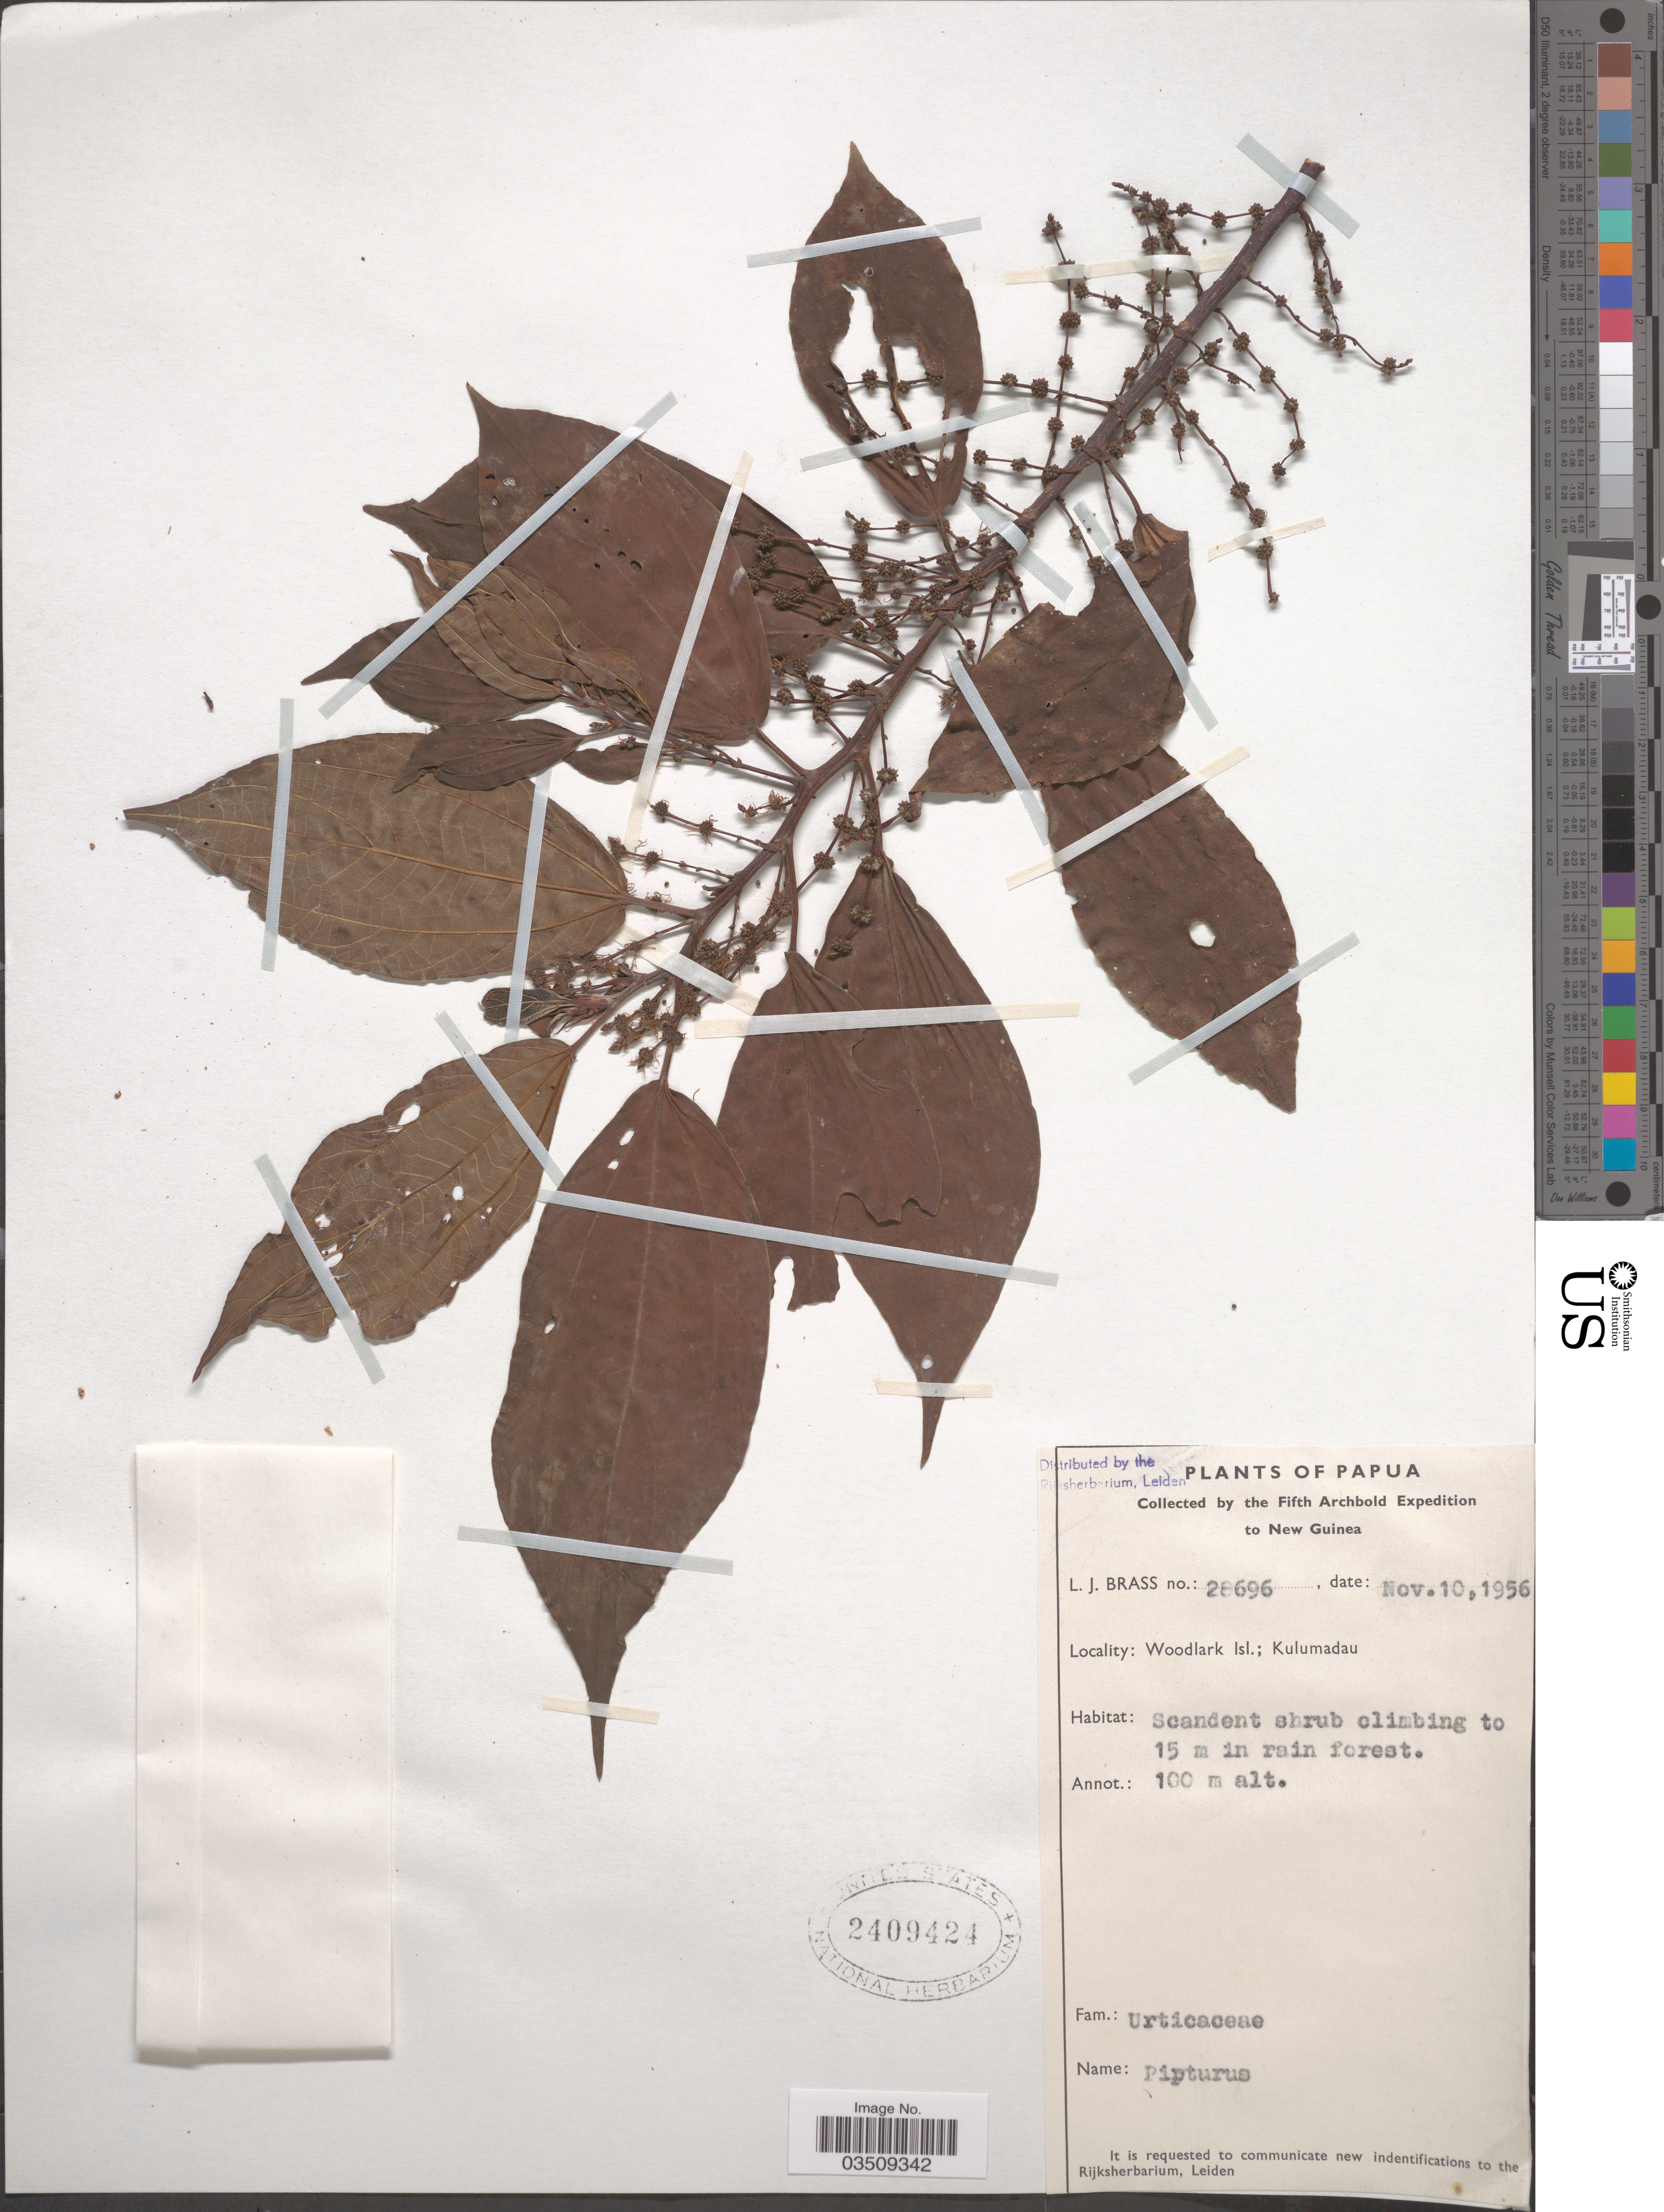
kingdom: Plantae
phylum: Tracheophyta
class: Magnoliopsida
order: Rosales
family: Urticaceae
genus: Pipturus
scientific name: Pipturus sp.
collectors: L. J. Brass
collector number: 28696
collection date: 1956-11-10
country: Papua New Guinea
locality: Woodlark Isl.; Kulumadau.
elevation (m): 100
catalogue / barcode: US 2409424